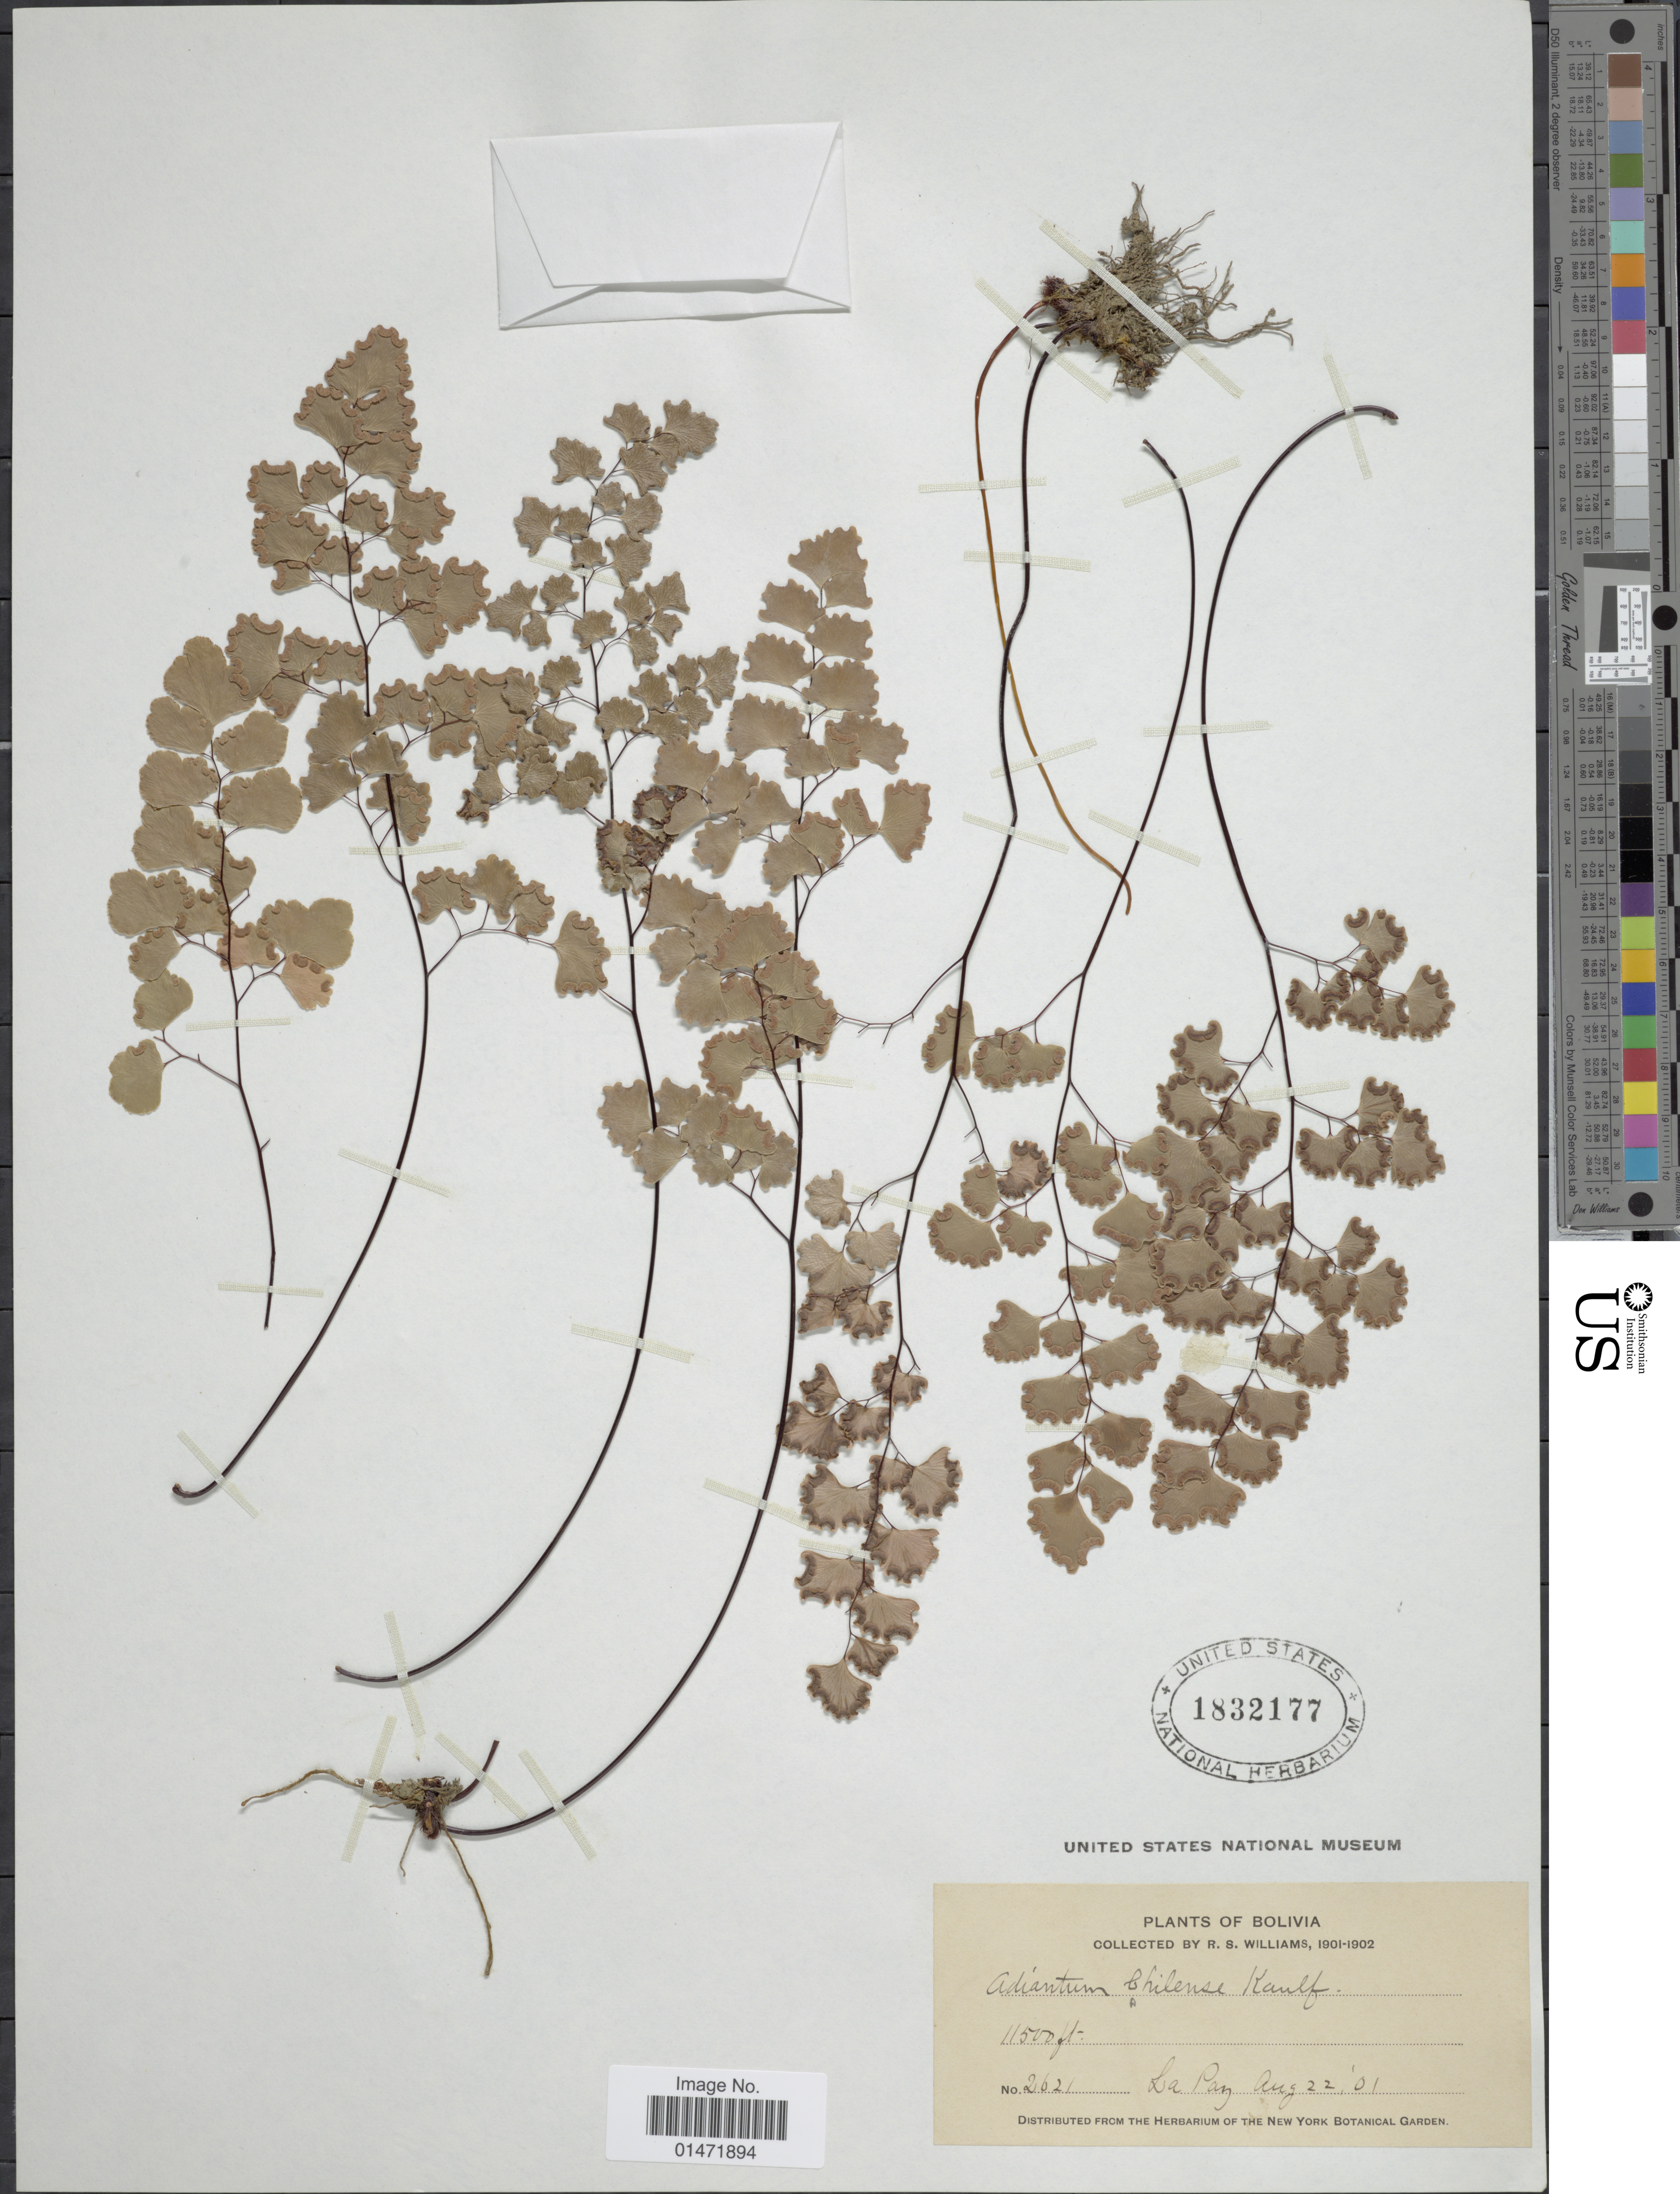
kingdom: Plantae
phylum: Tracheophyta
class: Polypodiopsida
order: Polypodiales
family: Pteridaceae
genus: Adiantum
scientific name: Adiantum williamsii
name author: T. Moore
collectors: R. S. Williams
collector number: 2621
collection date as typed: Aug. 22, 1901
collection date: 1901-08-22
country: Bolivia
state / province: La Paz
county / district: Murillo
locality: La Paz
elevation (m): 3505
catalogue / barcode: US 1832177